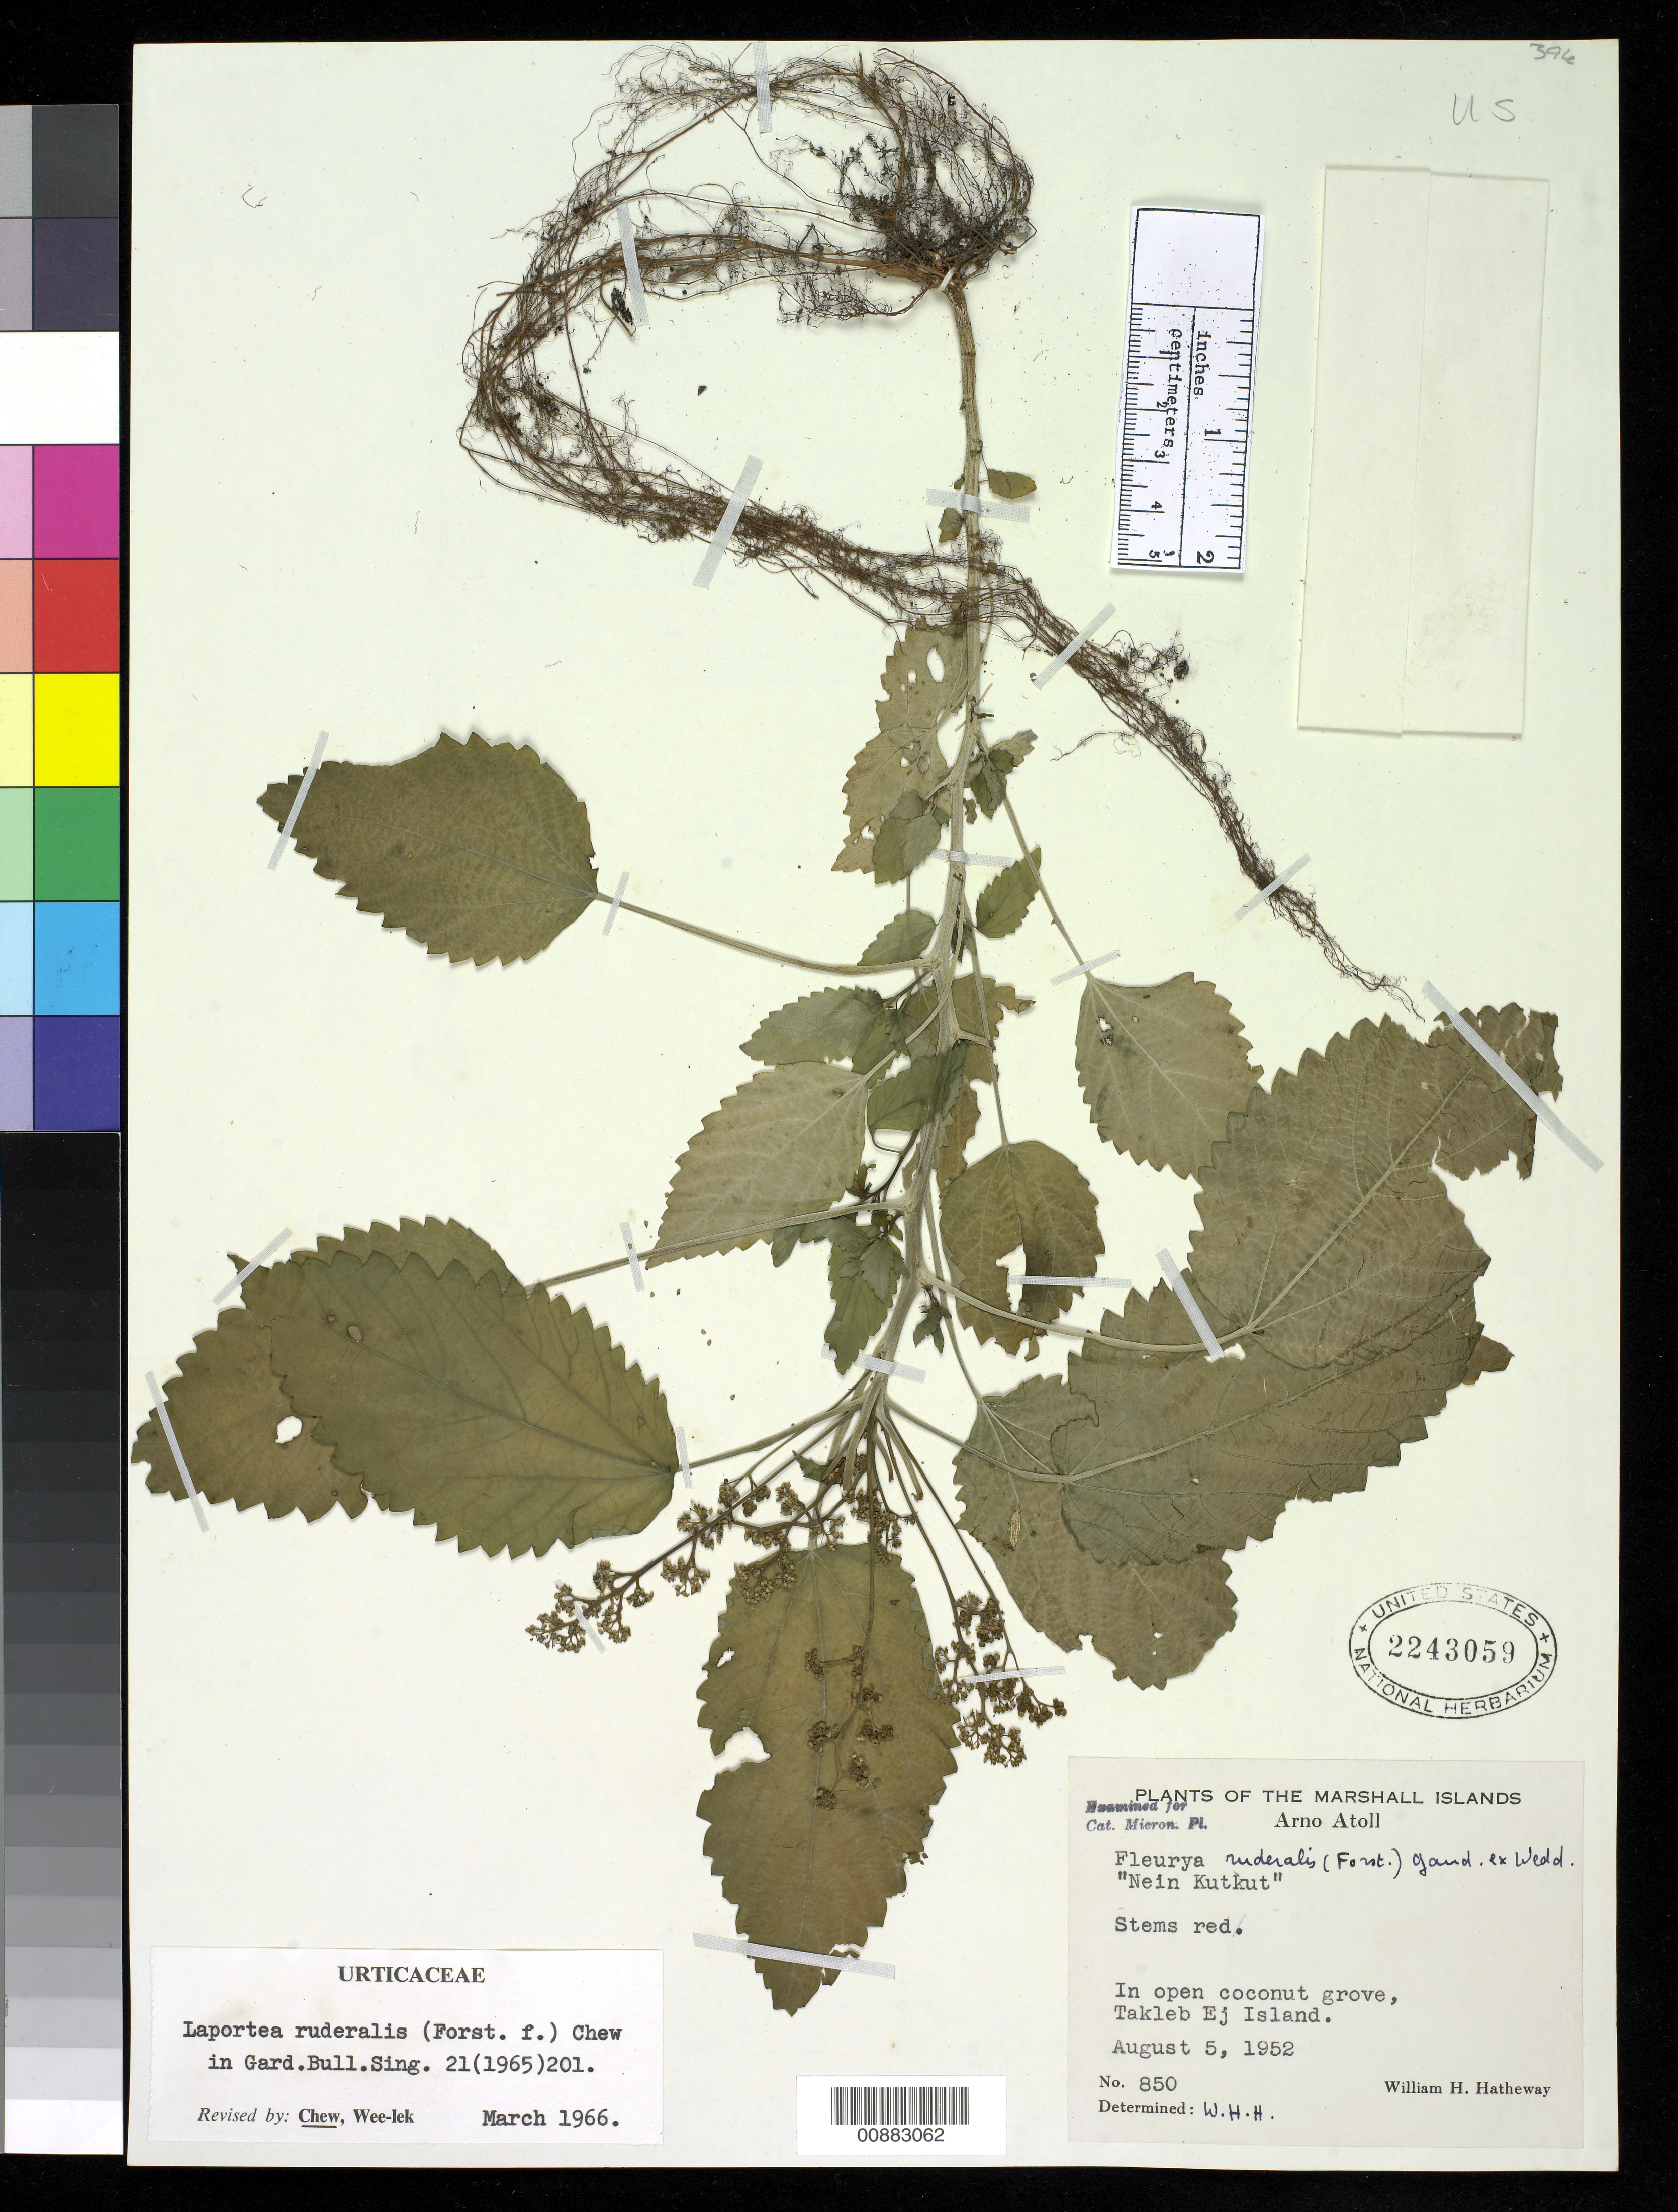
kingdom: Plantae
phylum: Tracheophyta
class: Magnoliopsida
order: Rosales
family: Urticaceae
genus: Laportea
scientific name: Laportea ruderalis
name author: (G. Forst.) Chew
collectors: W. H. Hatheway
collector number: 850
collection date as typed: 05 Aug 1952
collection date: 1952-08-05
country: Marshall Islands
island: Arno Atoll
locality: Takeleb Ej Islet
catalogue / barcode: US 2243059